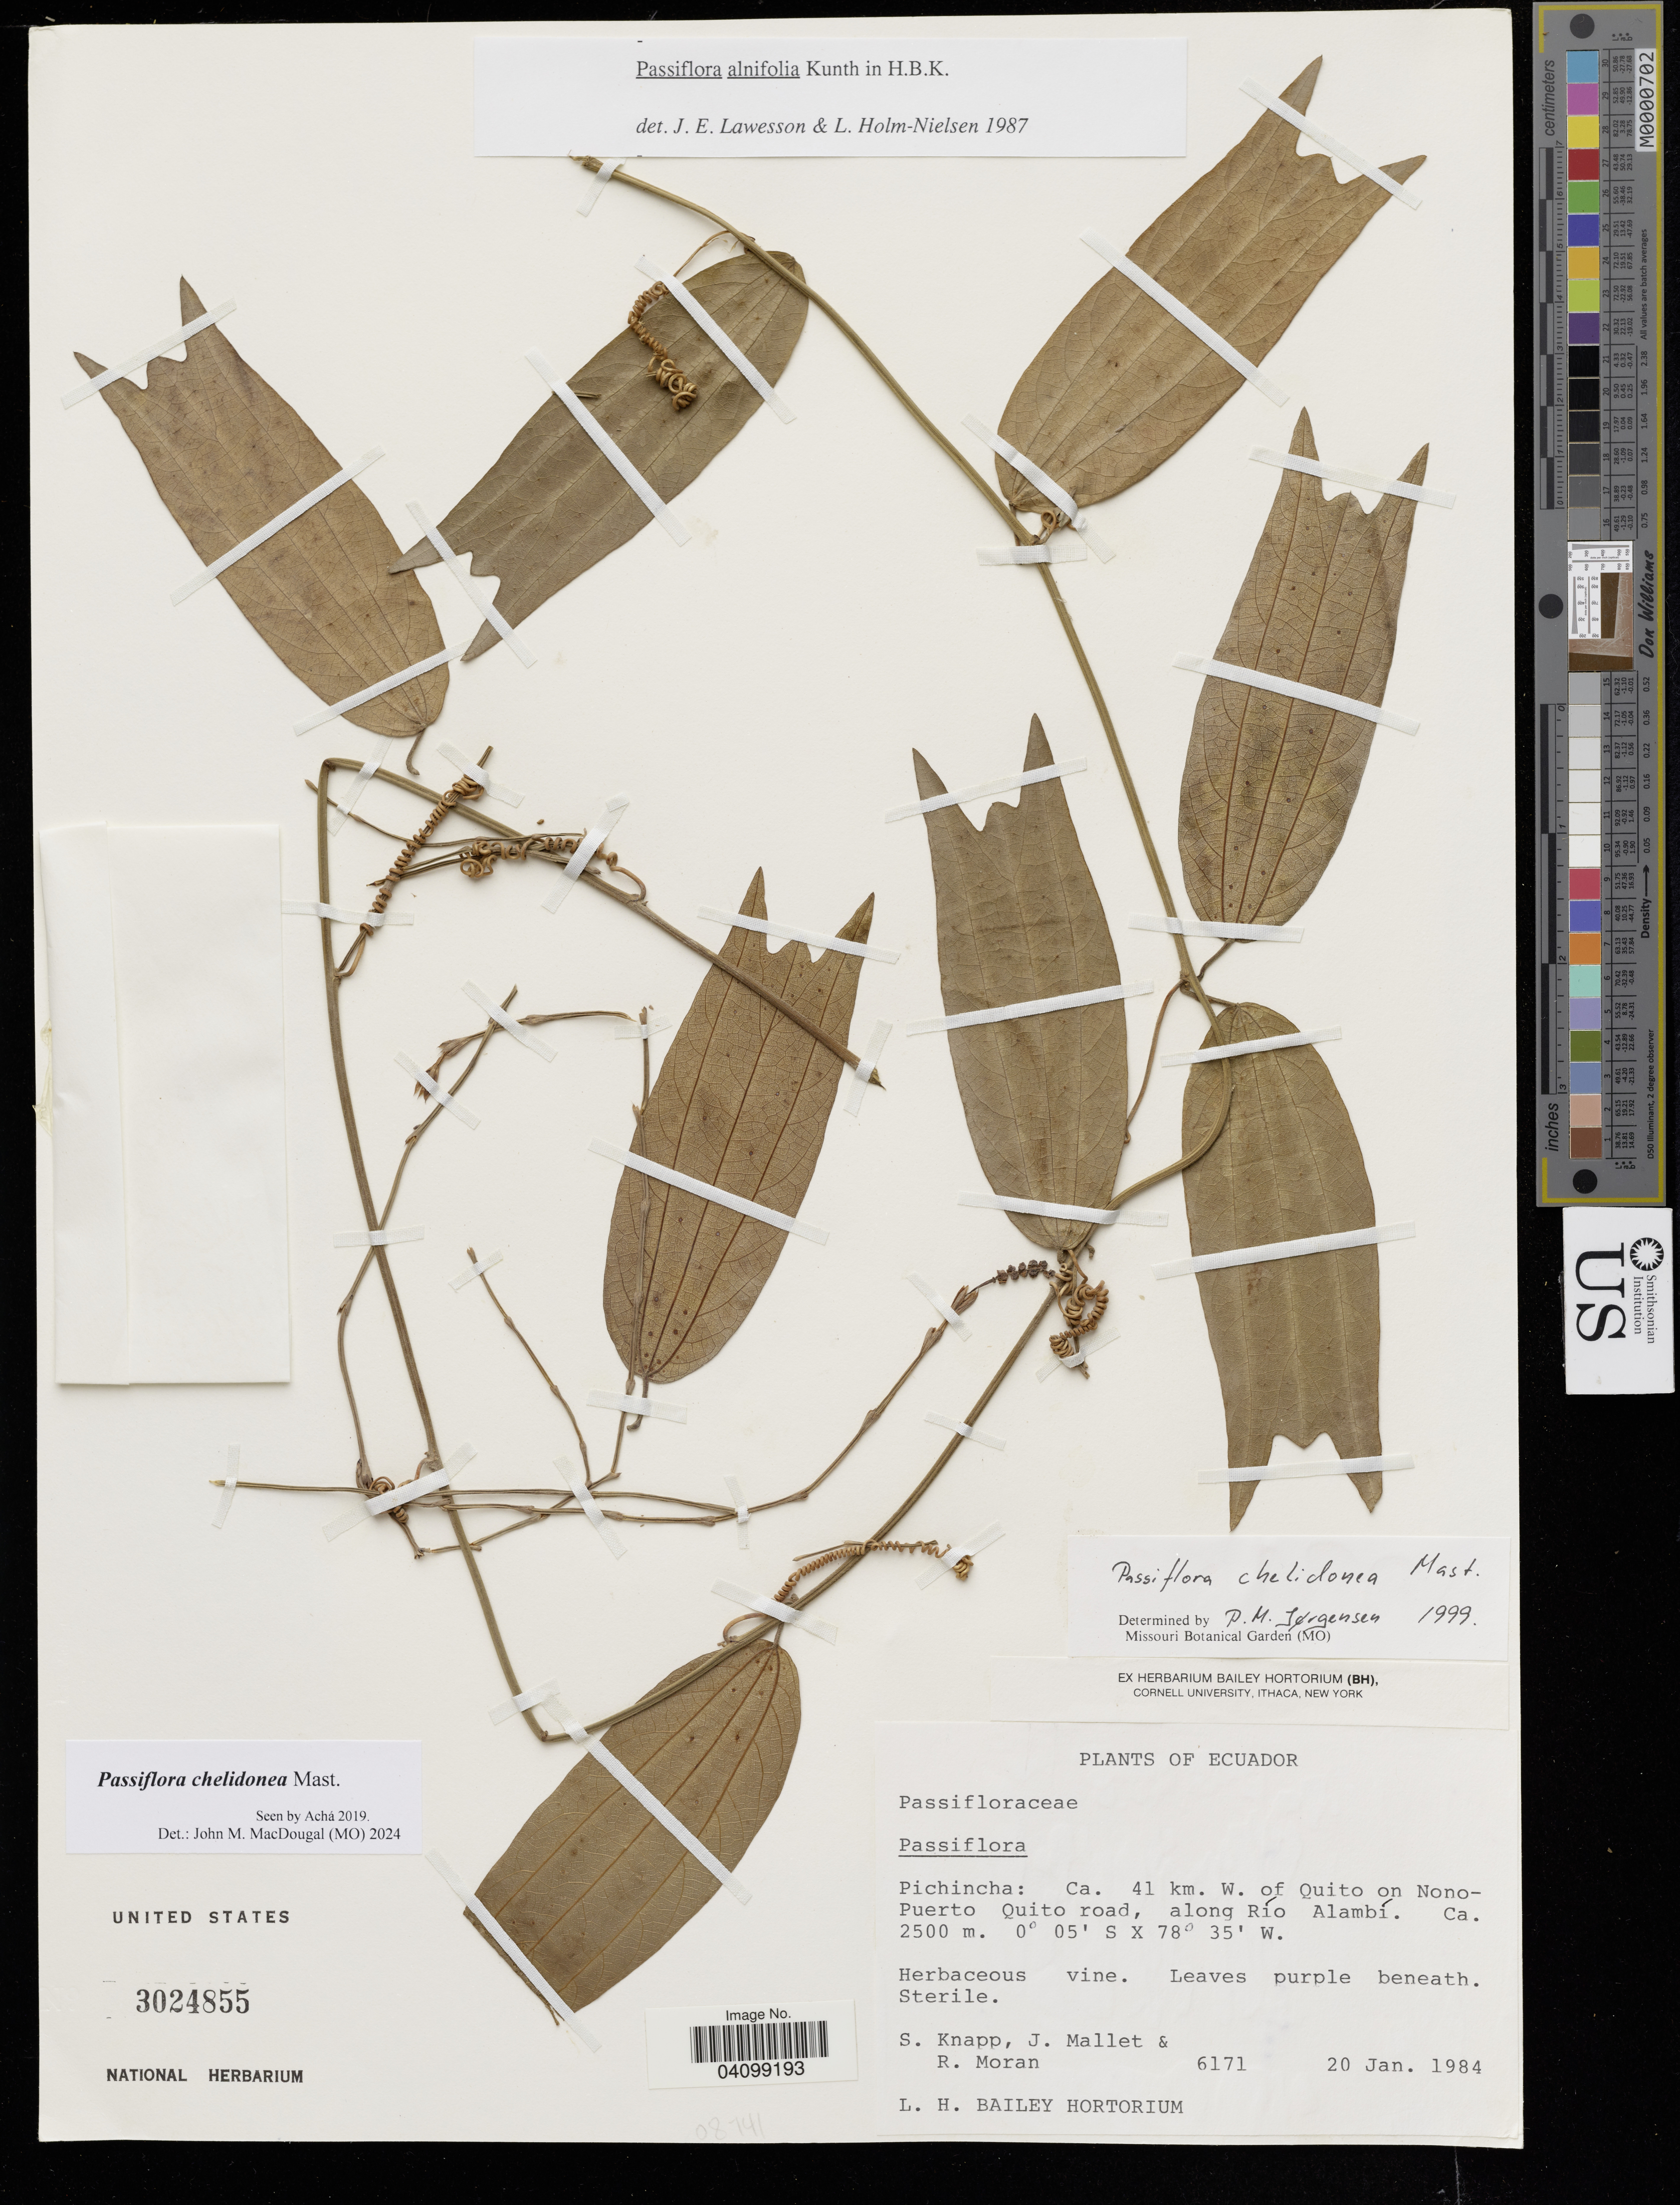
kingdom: Plantae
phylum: Tracheophyta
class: Magnoliopsida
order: Malpighiales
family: Passifloraceae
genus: Passiflora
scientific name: Passiflora chelidonea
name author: Mast.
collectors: S. Knapp, J. Mallet & R. Moran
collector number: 6171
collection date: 1984-01-20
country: Ecuador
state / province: Pichincha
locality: Ca. 41 km. W. of Quito on Nono-Puerto Quito road, along Río Alambí.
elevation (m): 2500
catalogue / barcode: US 3024855